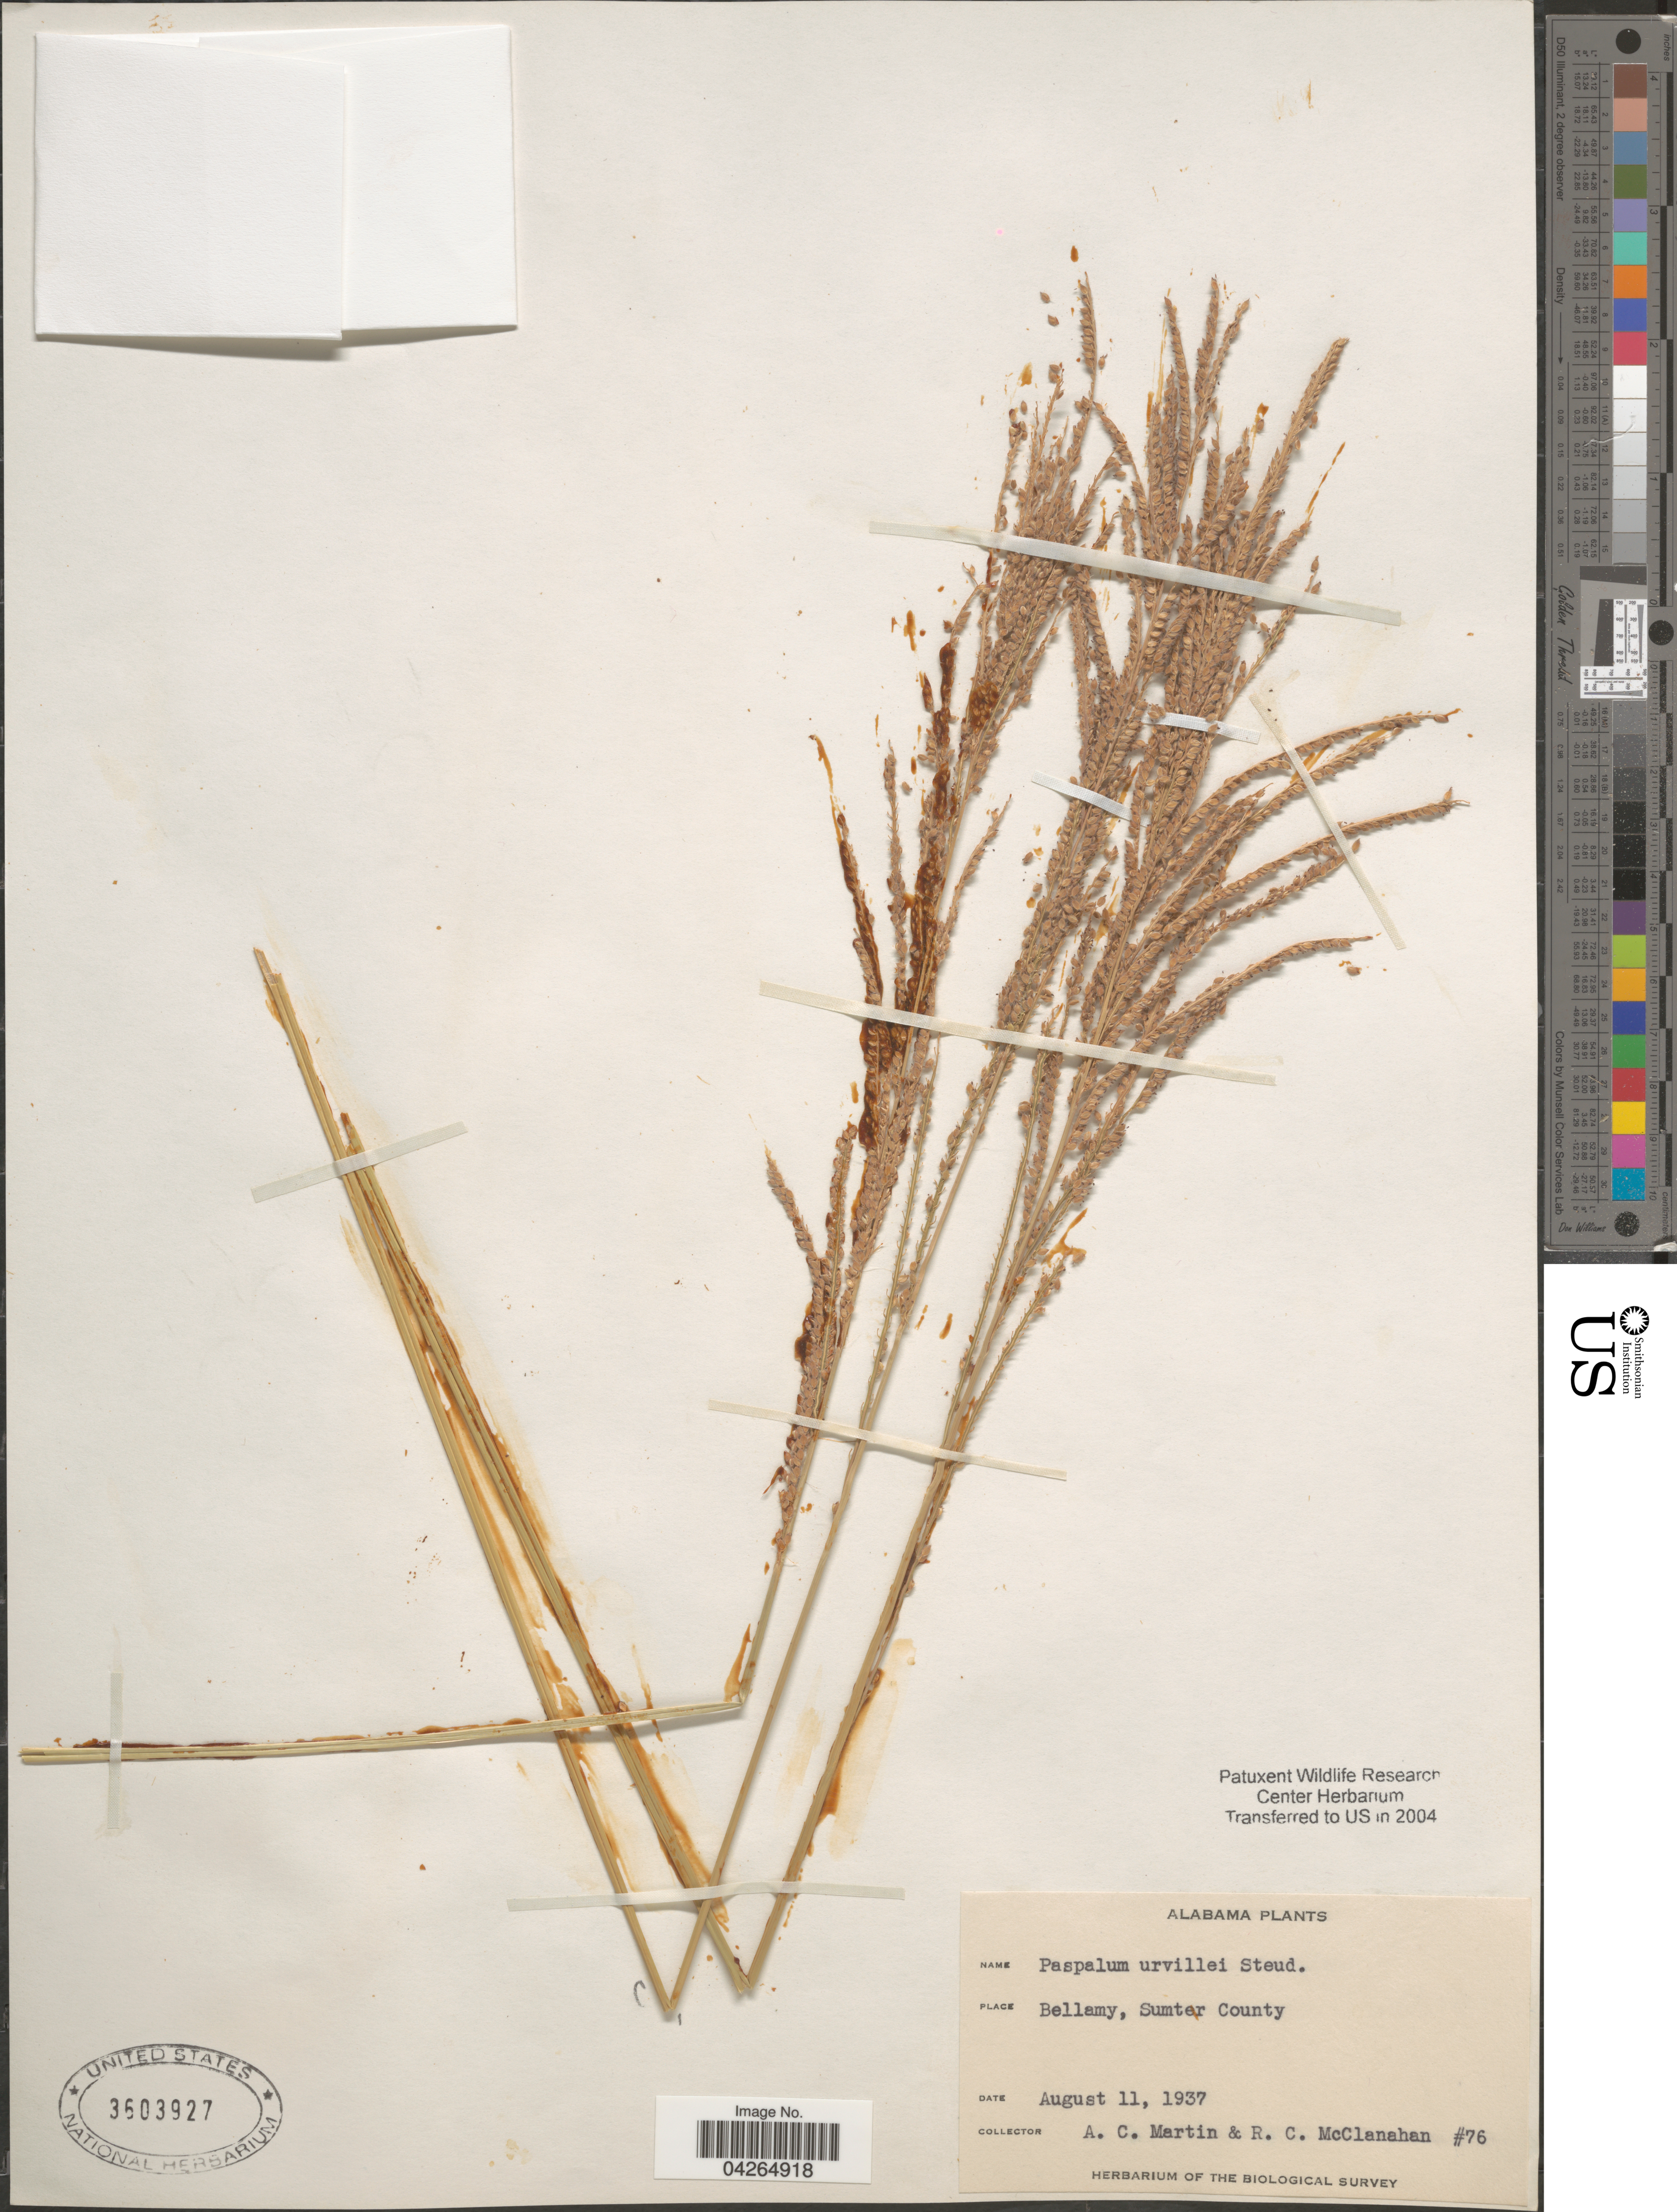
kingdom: Plantae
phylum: Tracheophyta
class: Liliopsida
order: Poales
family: Poaceae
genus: Paspalum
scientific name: Paspalum urvillei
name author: Steud.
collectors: A. C. Martin & R. McClanahan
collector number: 76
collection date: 1937-08-11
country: United States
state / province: Alabama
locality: Bellamy, Sumter County. Biological Survey.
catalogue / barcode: US 3603927